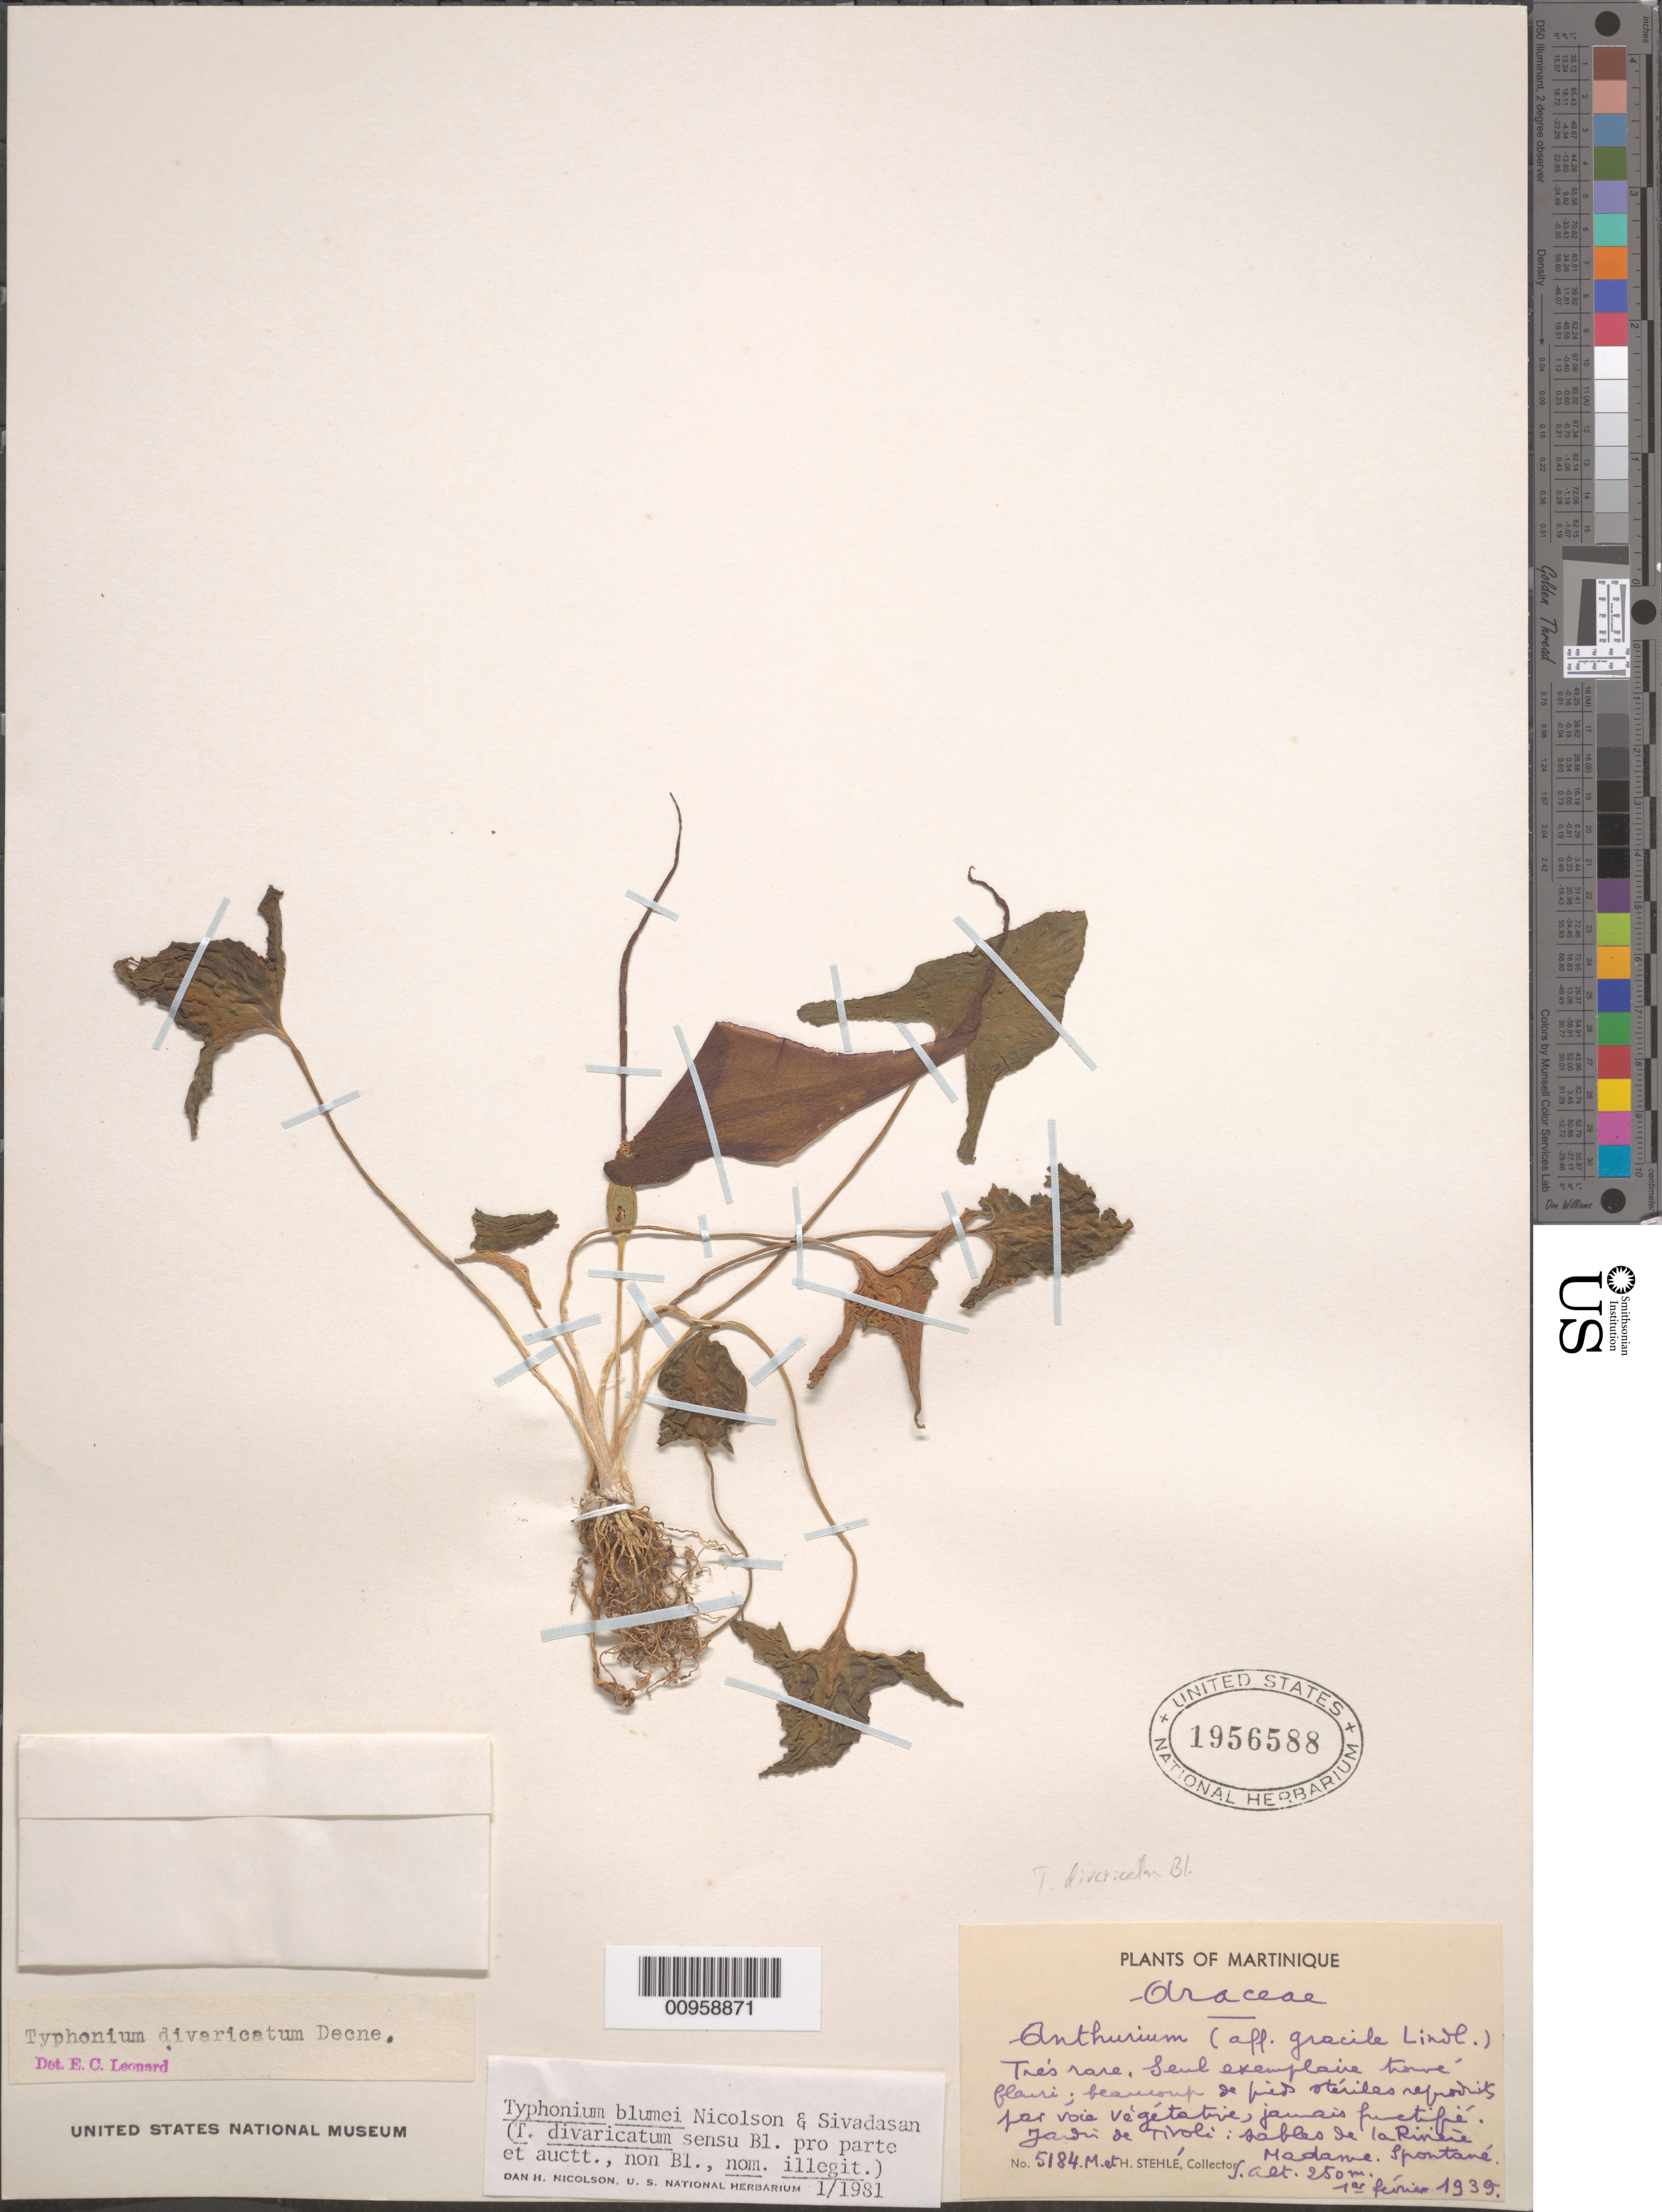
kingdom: Plantae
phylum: Tracheophyta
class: Liliopsida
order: Alismatales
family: Araceae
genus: Typhonium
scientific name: Typhonium blumei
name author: Nicolson & Sivad.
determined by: Nicolson, Dan H.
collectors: H. Stehlé & M. Stehlé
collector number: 5184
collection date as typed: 01 Feb 1939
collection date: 1939-02-01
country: Martinique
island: Martinique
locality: Jardin de Tivoli, la Rivière Madame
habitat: Sables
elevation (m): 250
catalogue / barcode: US 1956588